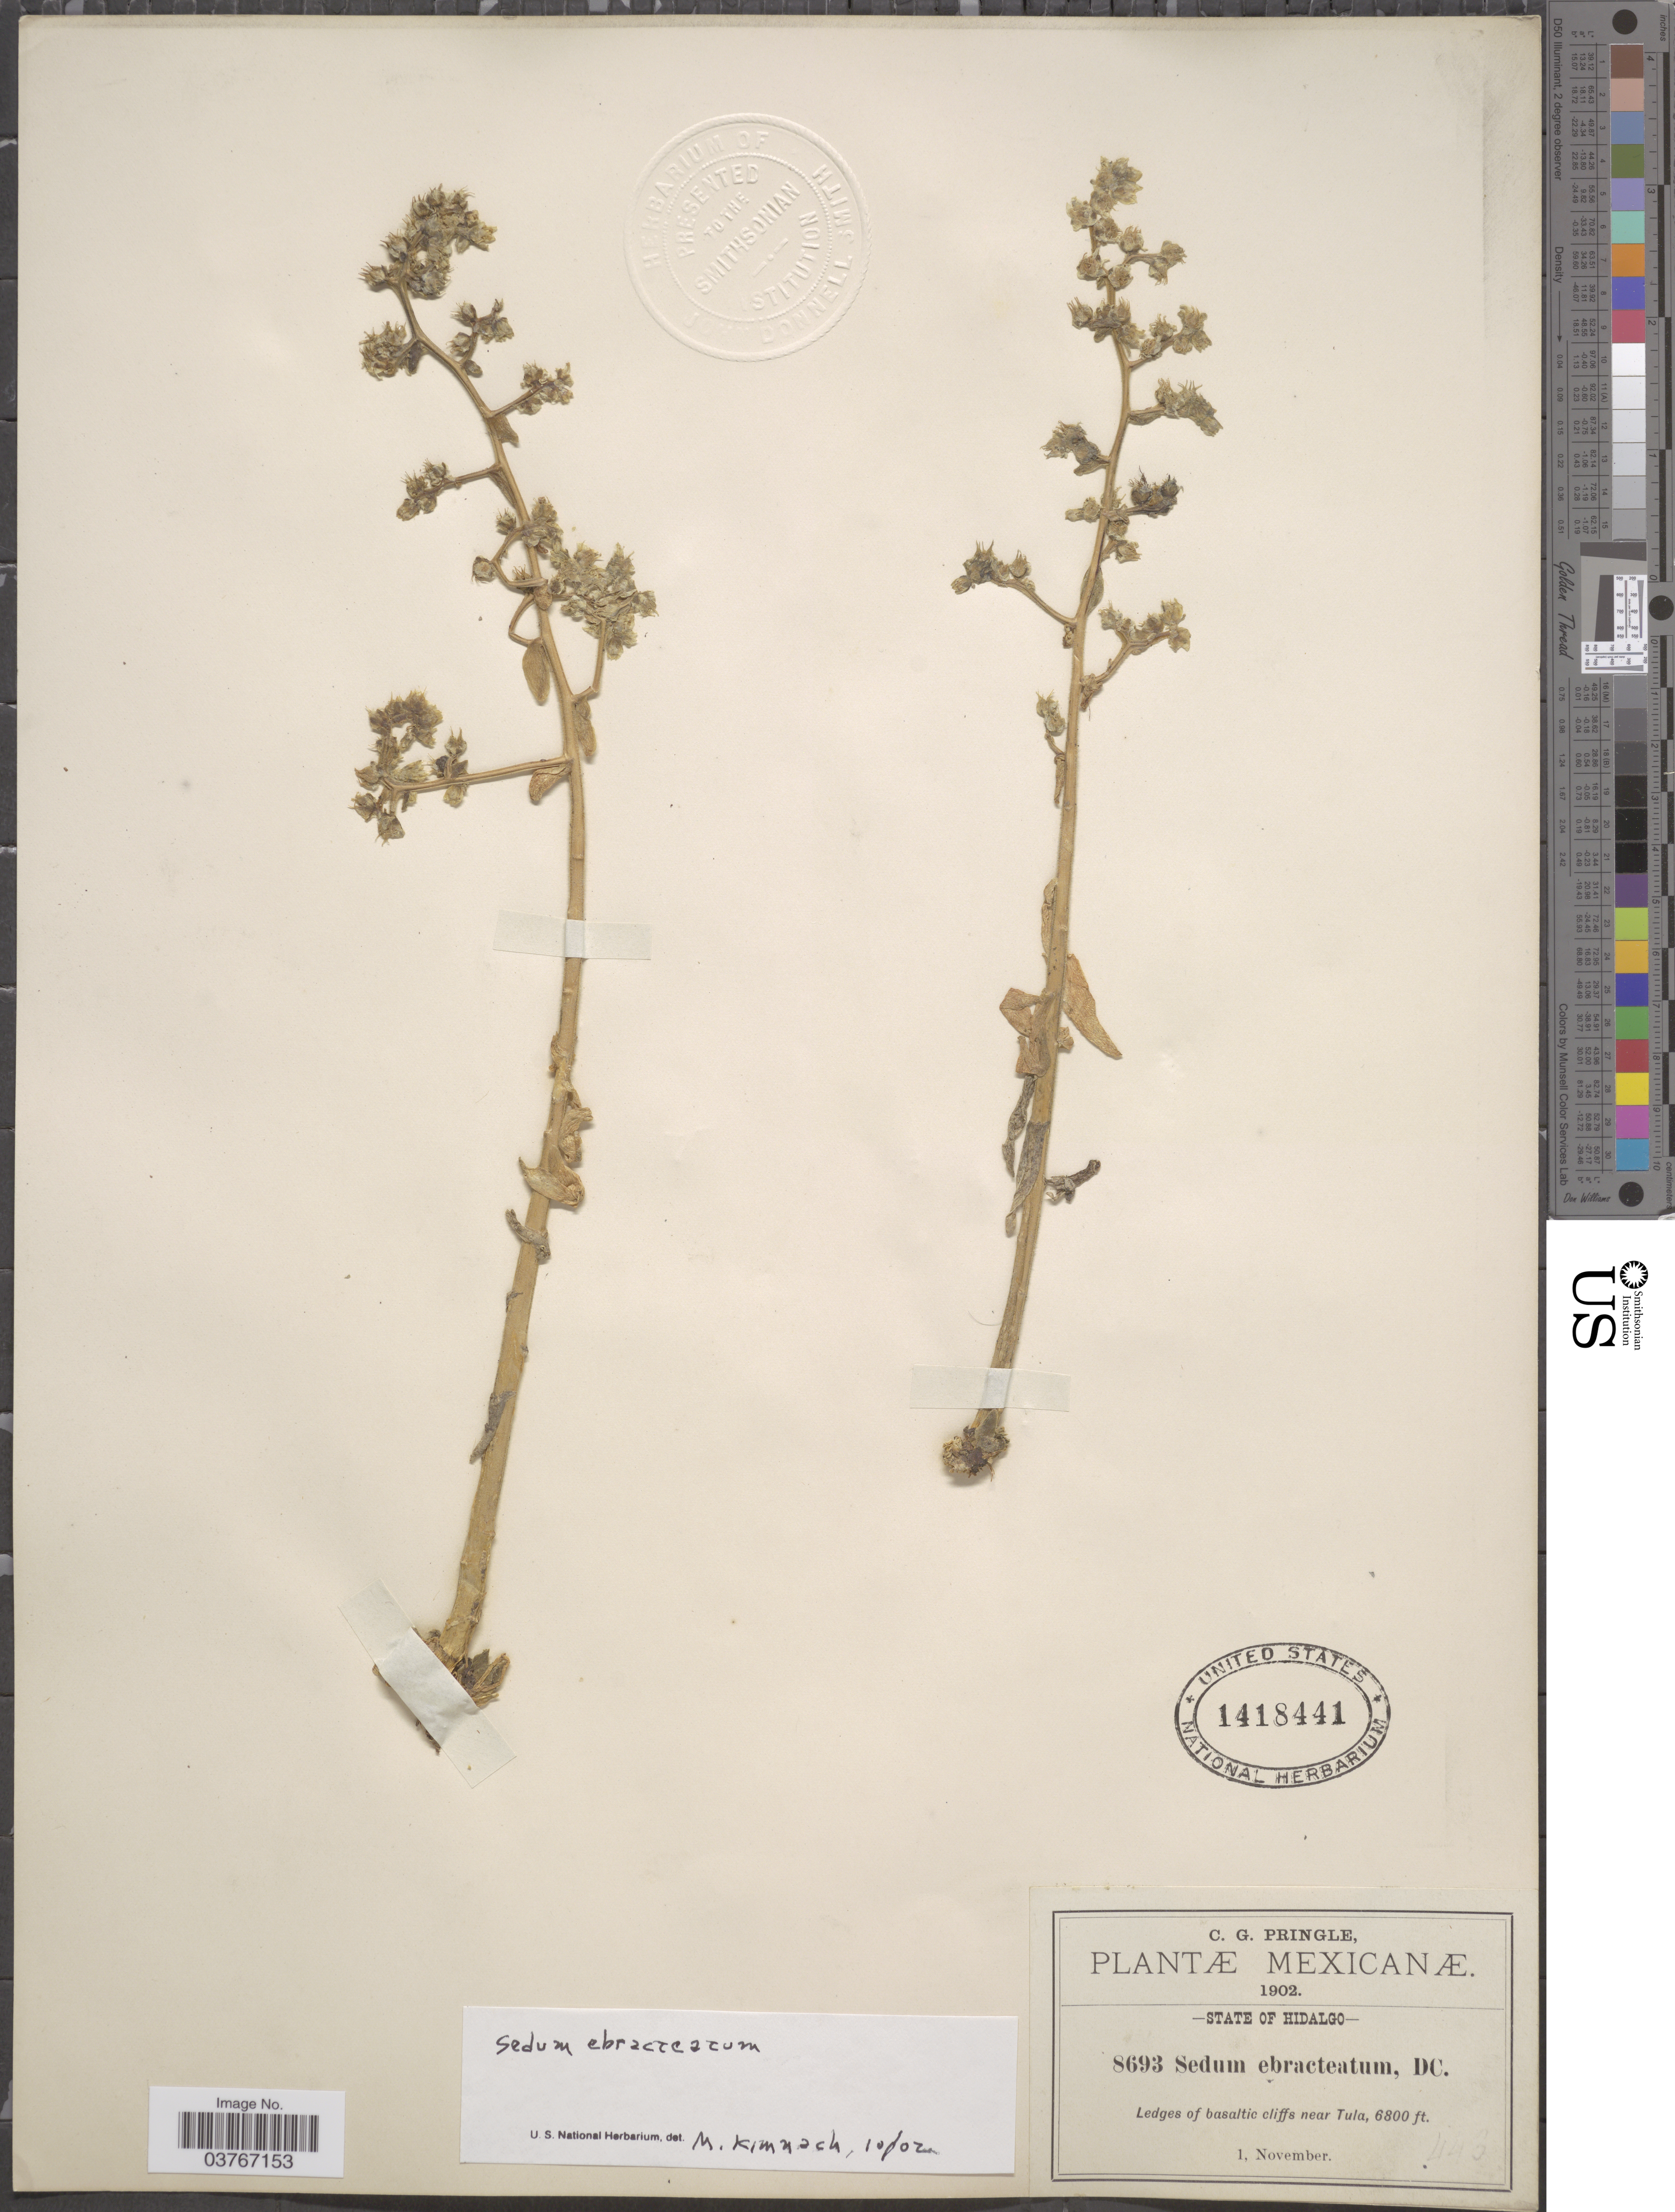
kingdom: Plantae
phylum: Tracheophyta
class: Magnoliopsida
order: Saxifragales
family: Crassulaceae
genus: Sedum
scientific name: Sedum ebracteatum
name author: Moc. & Sessé ex DC.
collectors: C. G. Pringle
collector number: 8693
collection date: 1902-11-01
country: Mexico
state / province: Hidalgo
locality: Ledges of basaltic cliffs near Tula.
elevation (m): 2073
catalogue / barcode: US 1418441